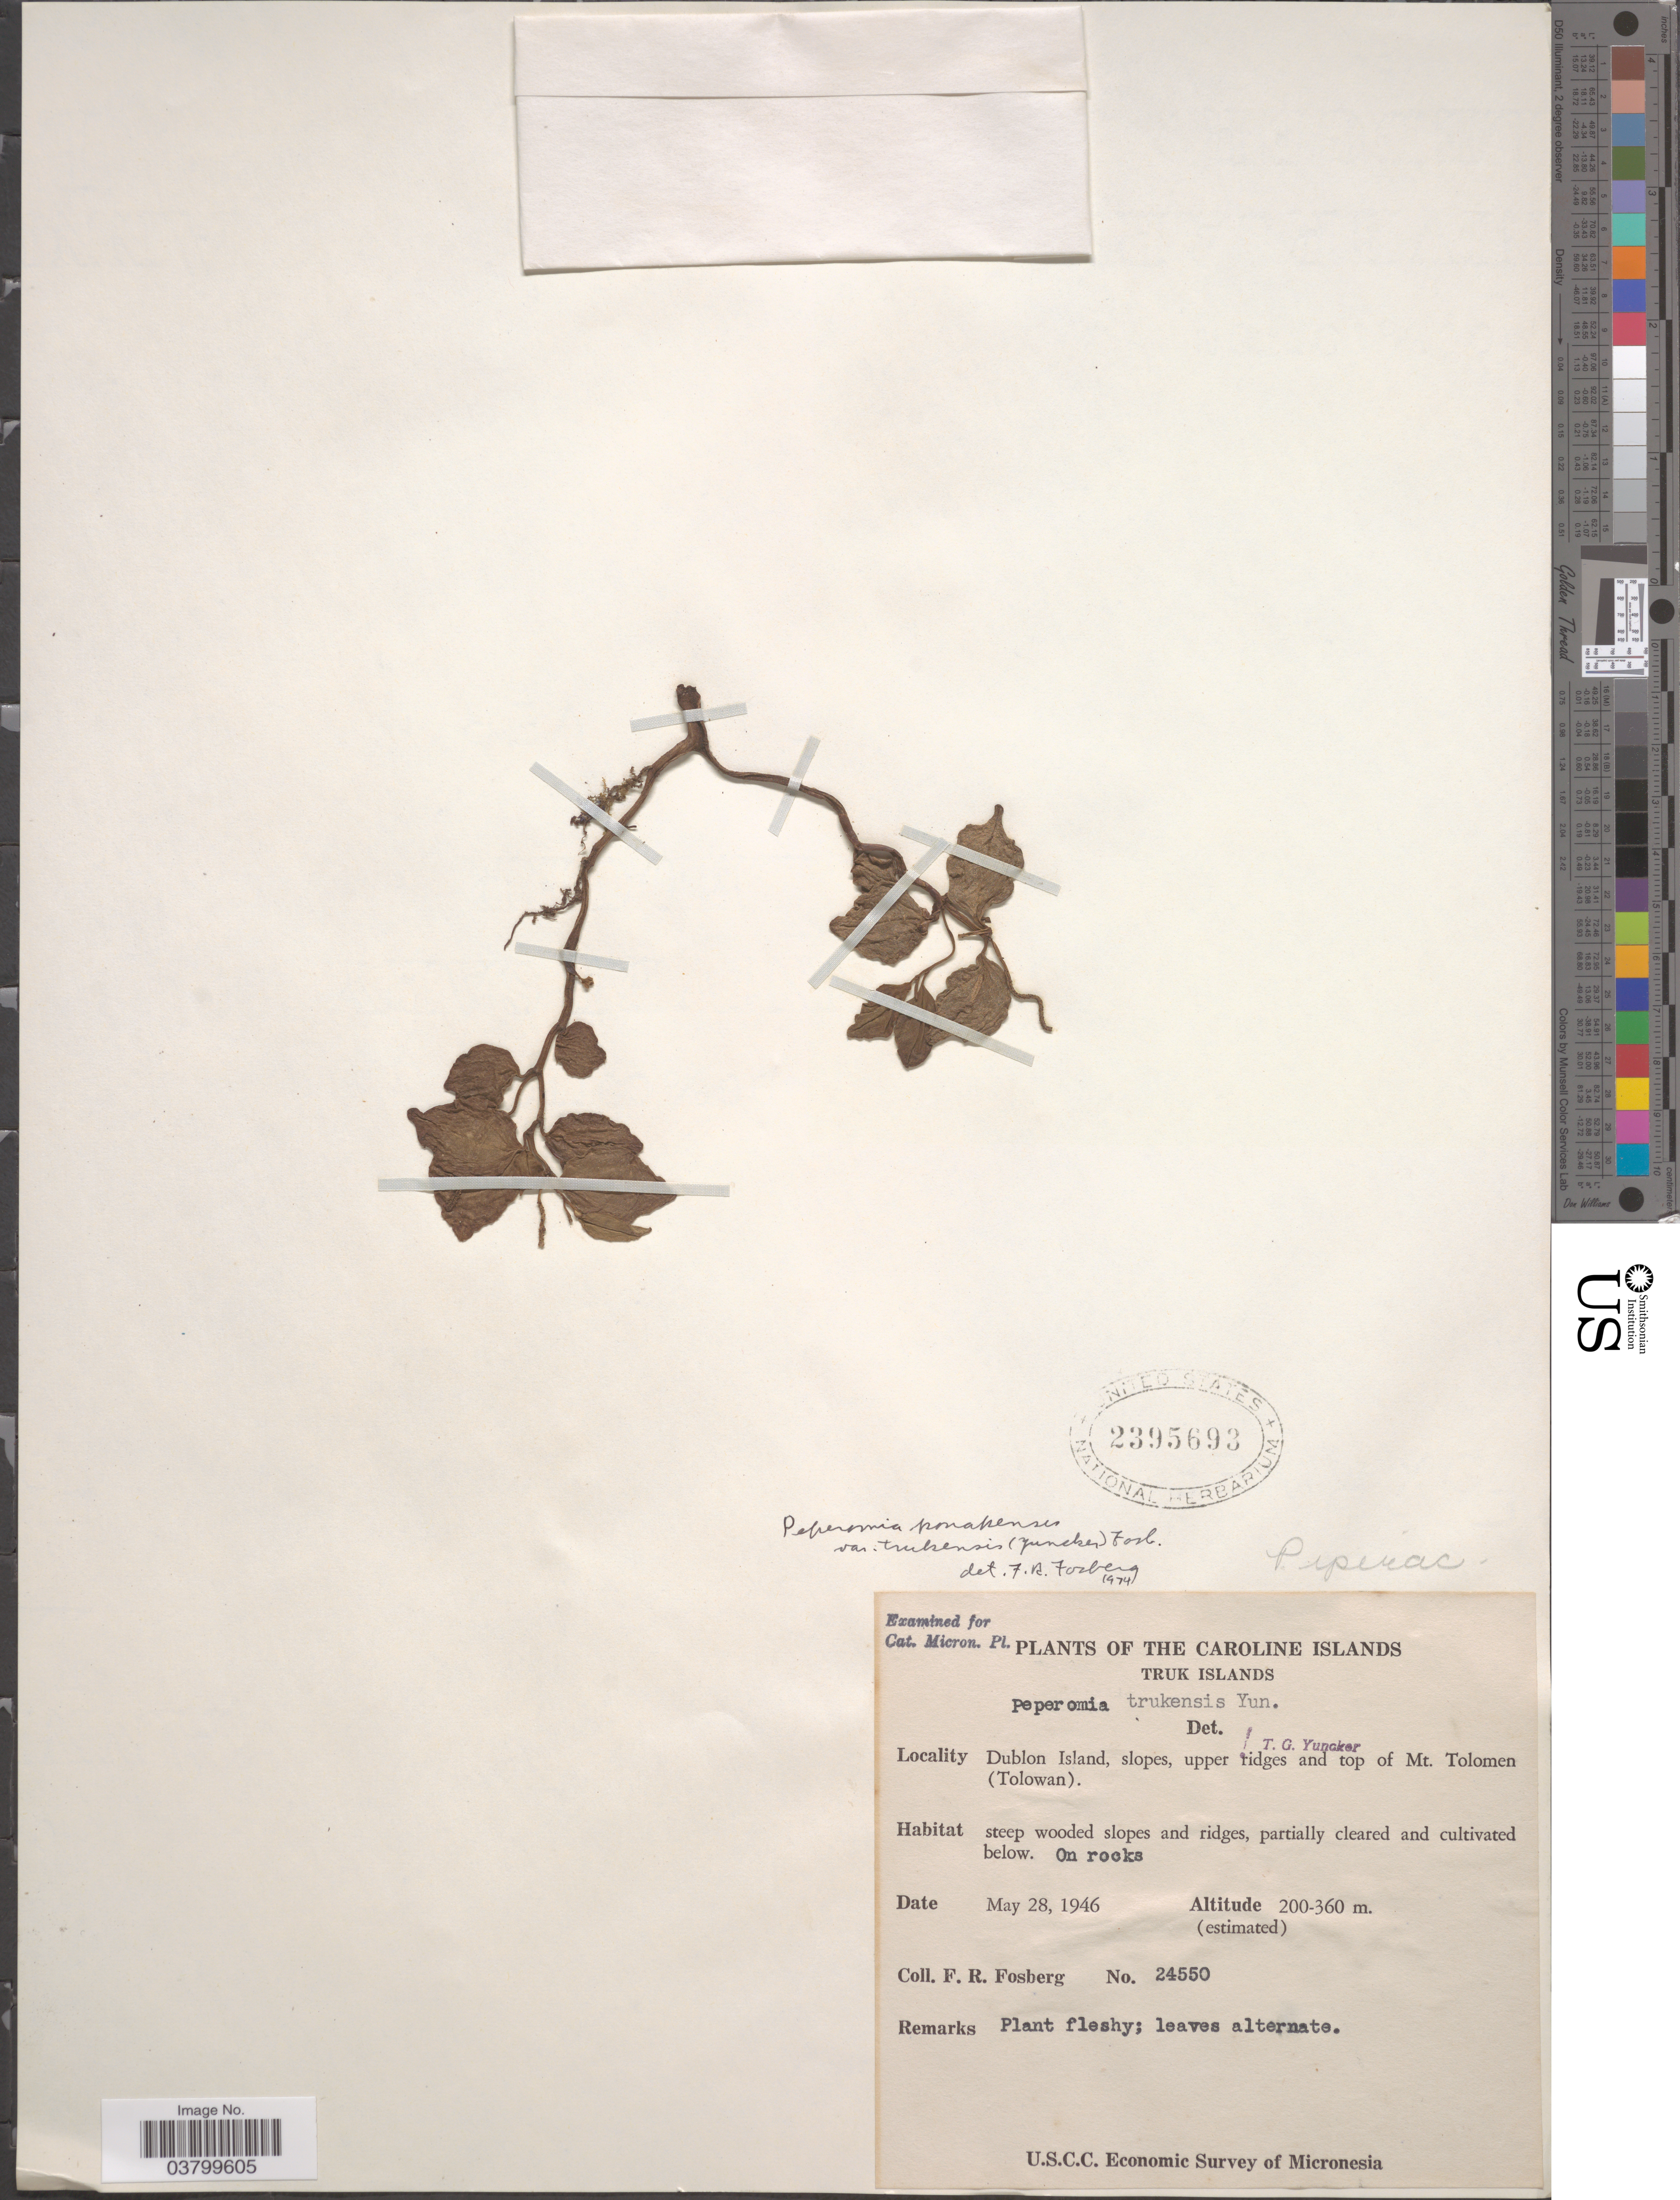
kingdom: Plantae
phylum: Tracheophyta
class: Magnoliopsida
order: Piperales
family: Piperaceae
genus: Peperomia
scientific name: Peperomia ponapensis var. trukensis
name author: (Yunck.) Fosberg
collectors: F. R. Fosberg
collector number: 24550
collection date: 1946-05-28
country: Micronesia, Federated States of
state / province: Truk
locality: The Caroline Islands. Truk Islands. Dublon Island, slopes, upper ridges and top of Mt. Tolomen (Tolowan).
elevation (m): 200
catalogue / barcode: US 2395693